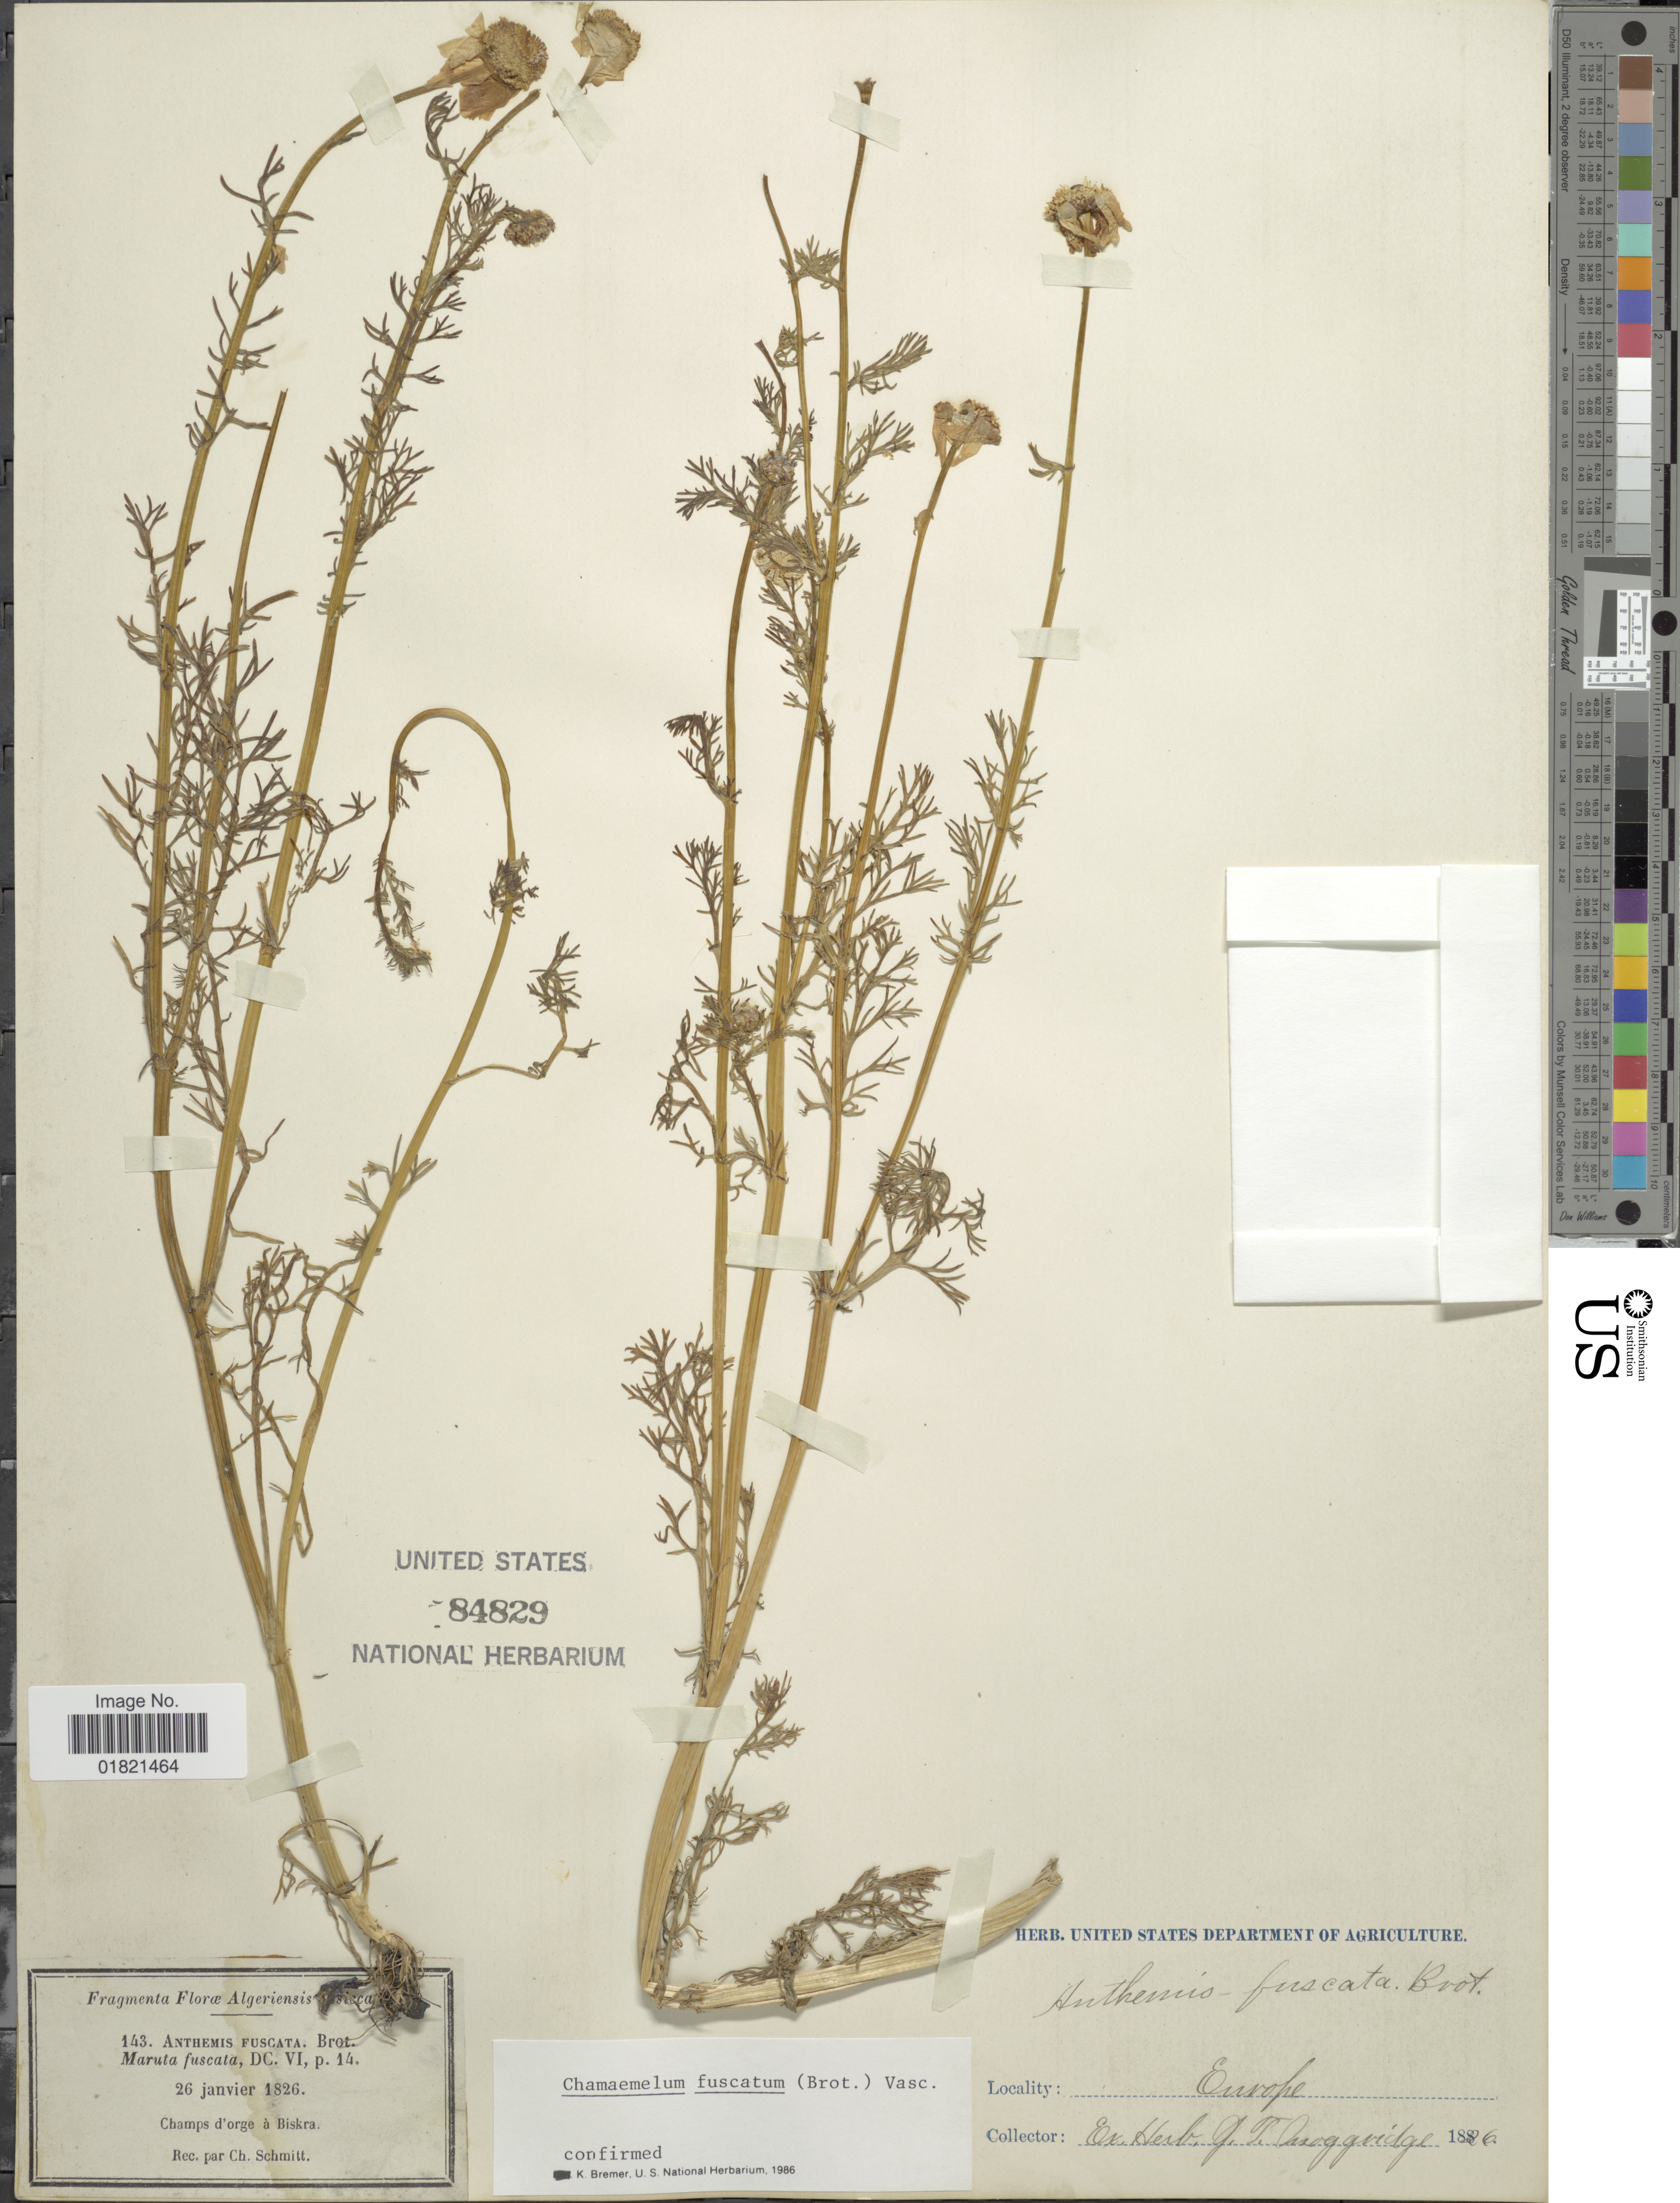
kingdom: Plantae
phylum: Tracheophyta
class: Magnoliopsida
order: Asterales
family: Asteraceae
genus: Chamaemelum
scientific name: Chamaemelum mixtum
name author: L.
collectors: C. Schmitt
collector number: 143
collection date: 1826-01-26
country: Algeria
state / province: Biskra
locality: Champs d' orge a Biskra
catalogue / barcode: US 84829